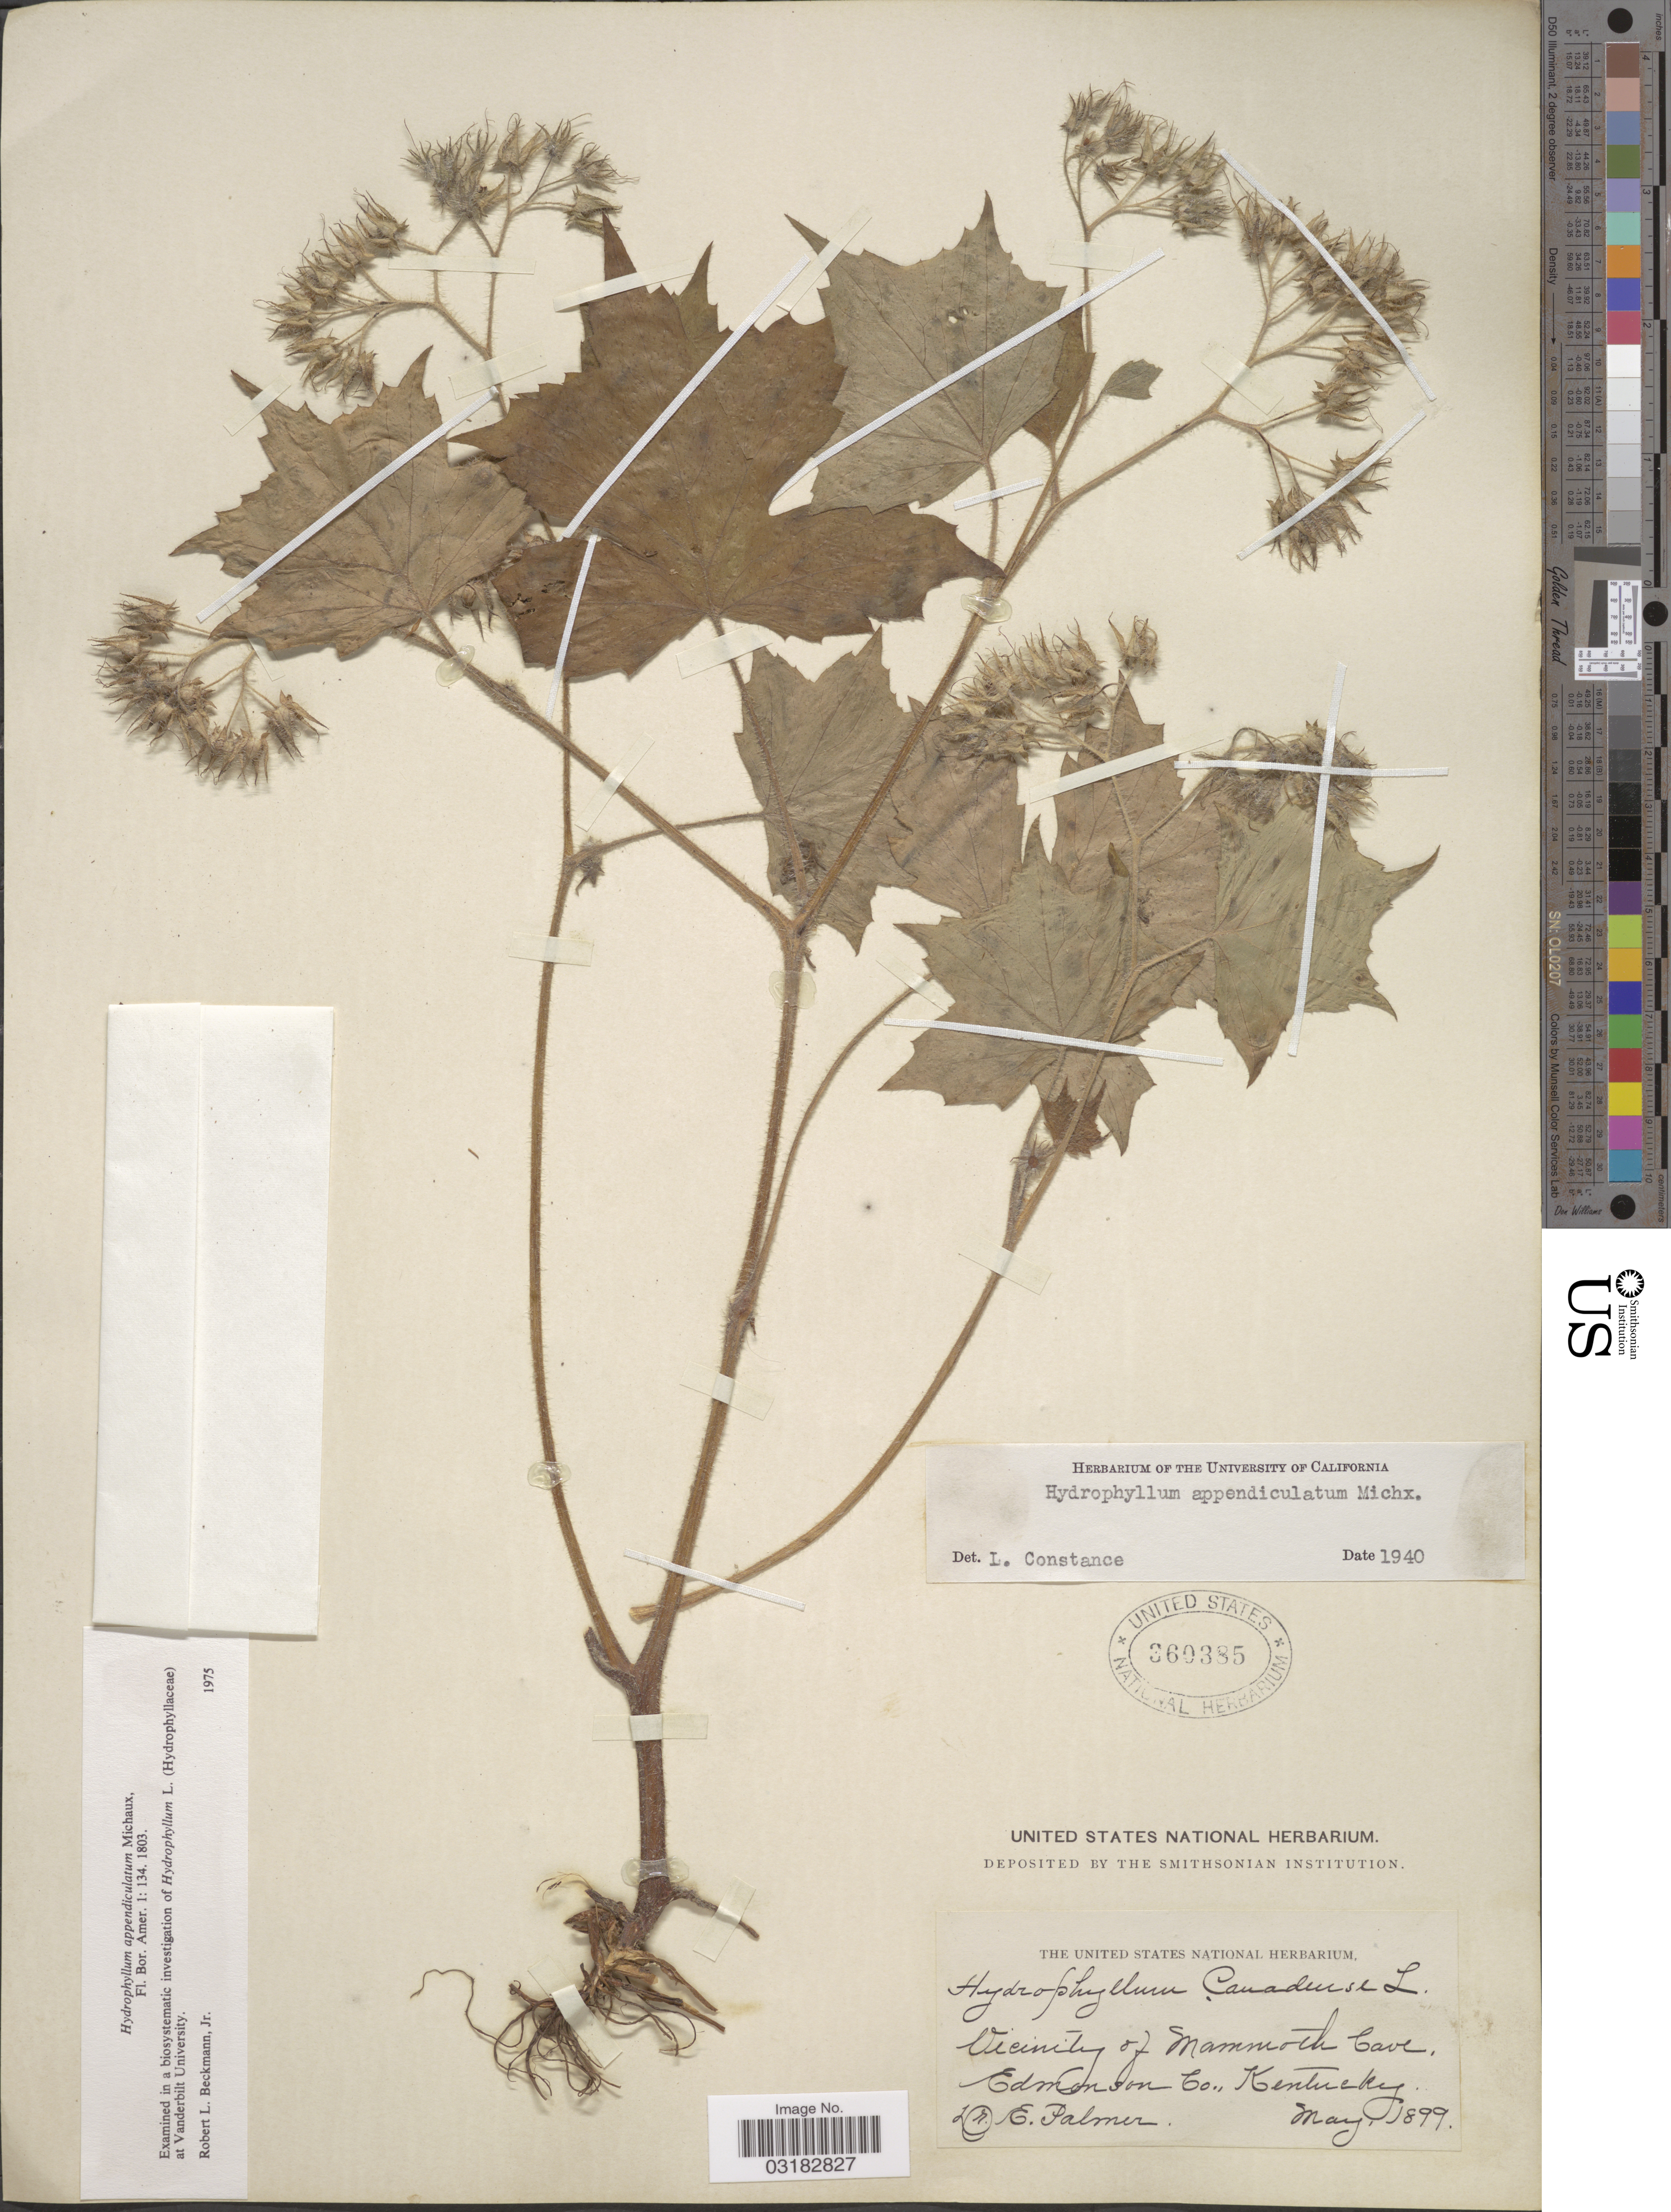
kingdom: Plantae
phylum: Tracheophyta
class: Magnoliopsida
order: Boraginales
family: Hydrophyllaceae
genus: Hydrophyllum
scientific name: Hydrophyllum appendiculatum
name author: Michx.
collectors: E. Palmer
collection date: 1899-05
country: United States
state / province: Kentucky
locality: Vicinity of Mammoth Cave, Edmonson Co.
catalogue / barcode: US 360385